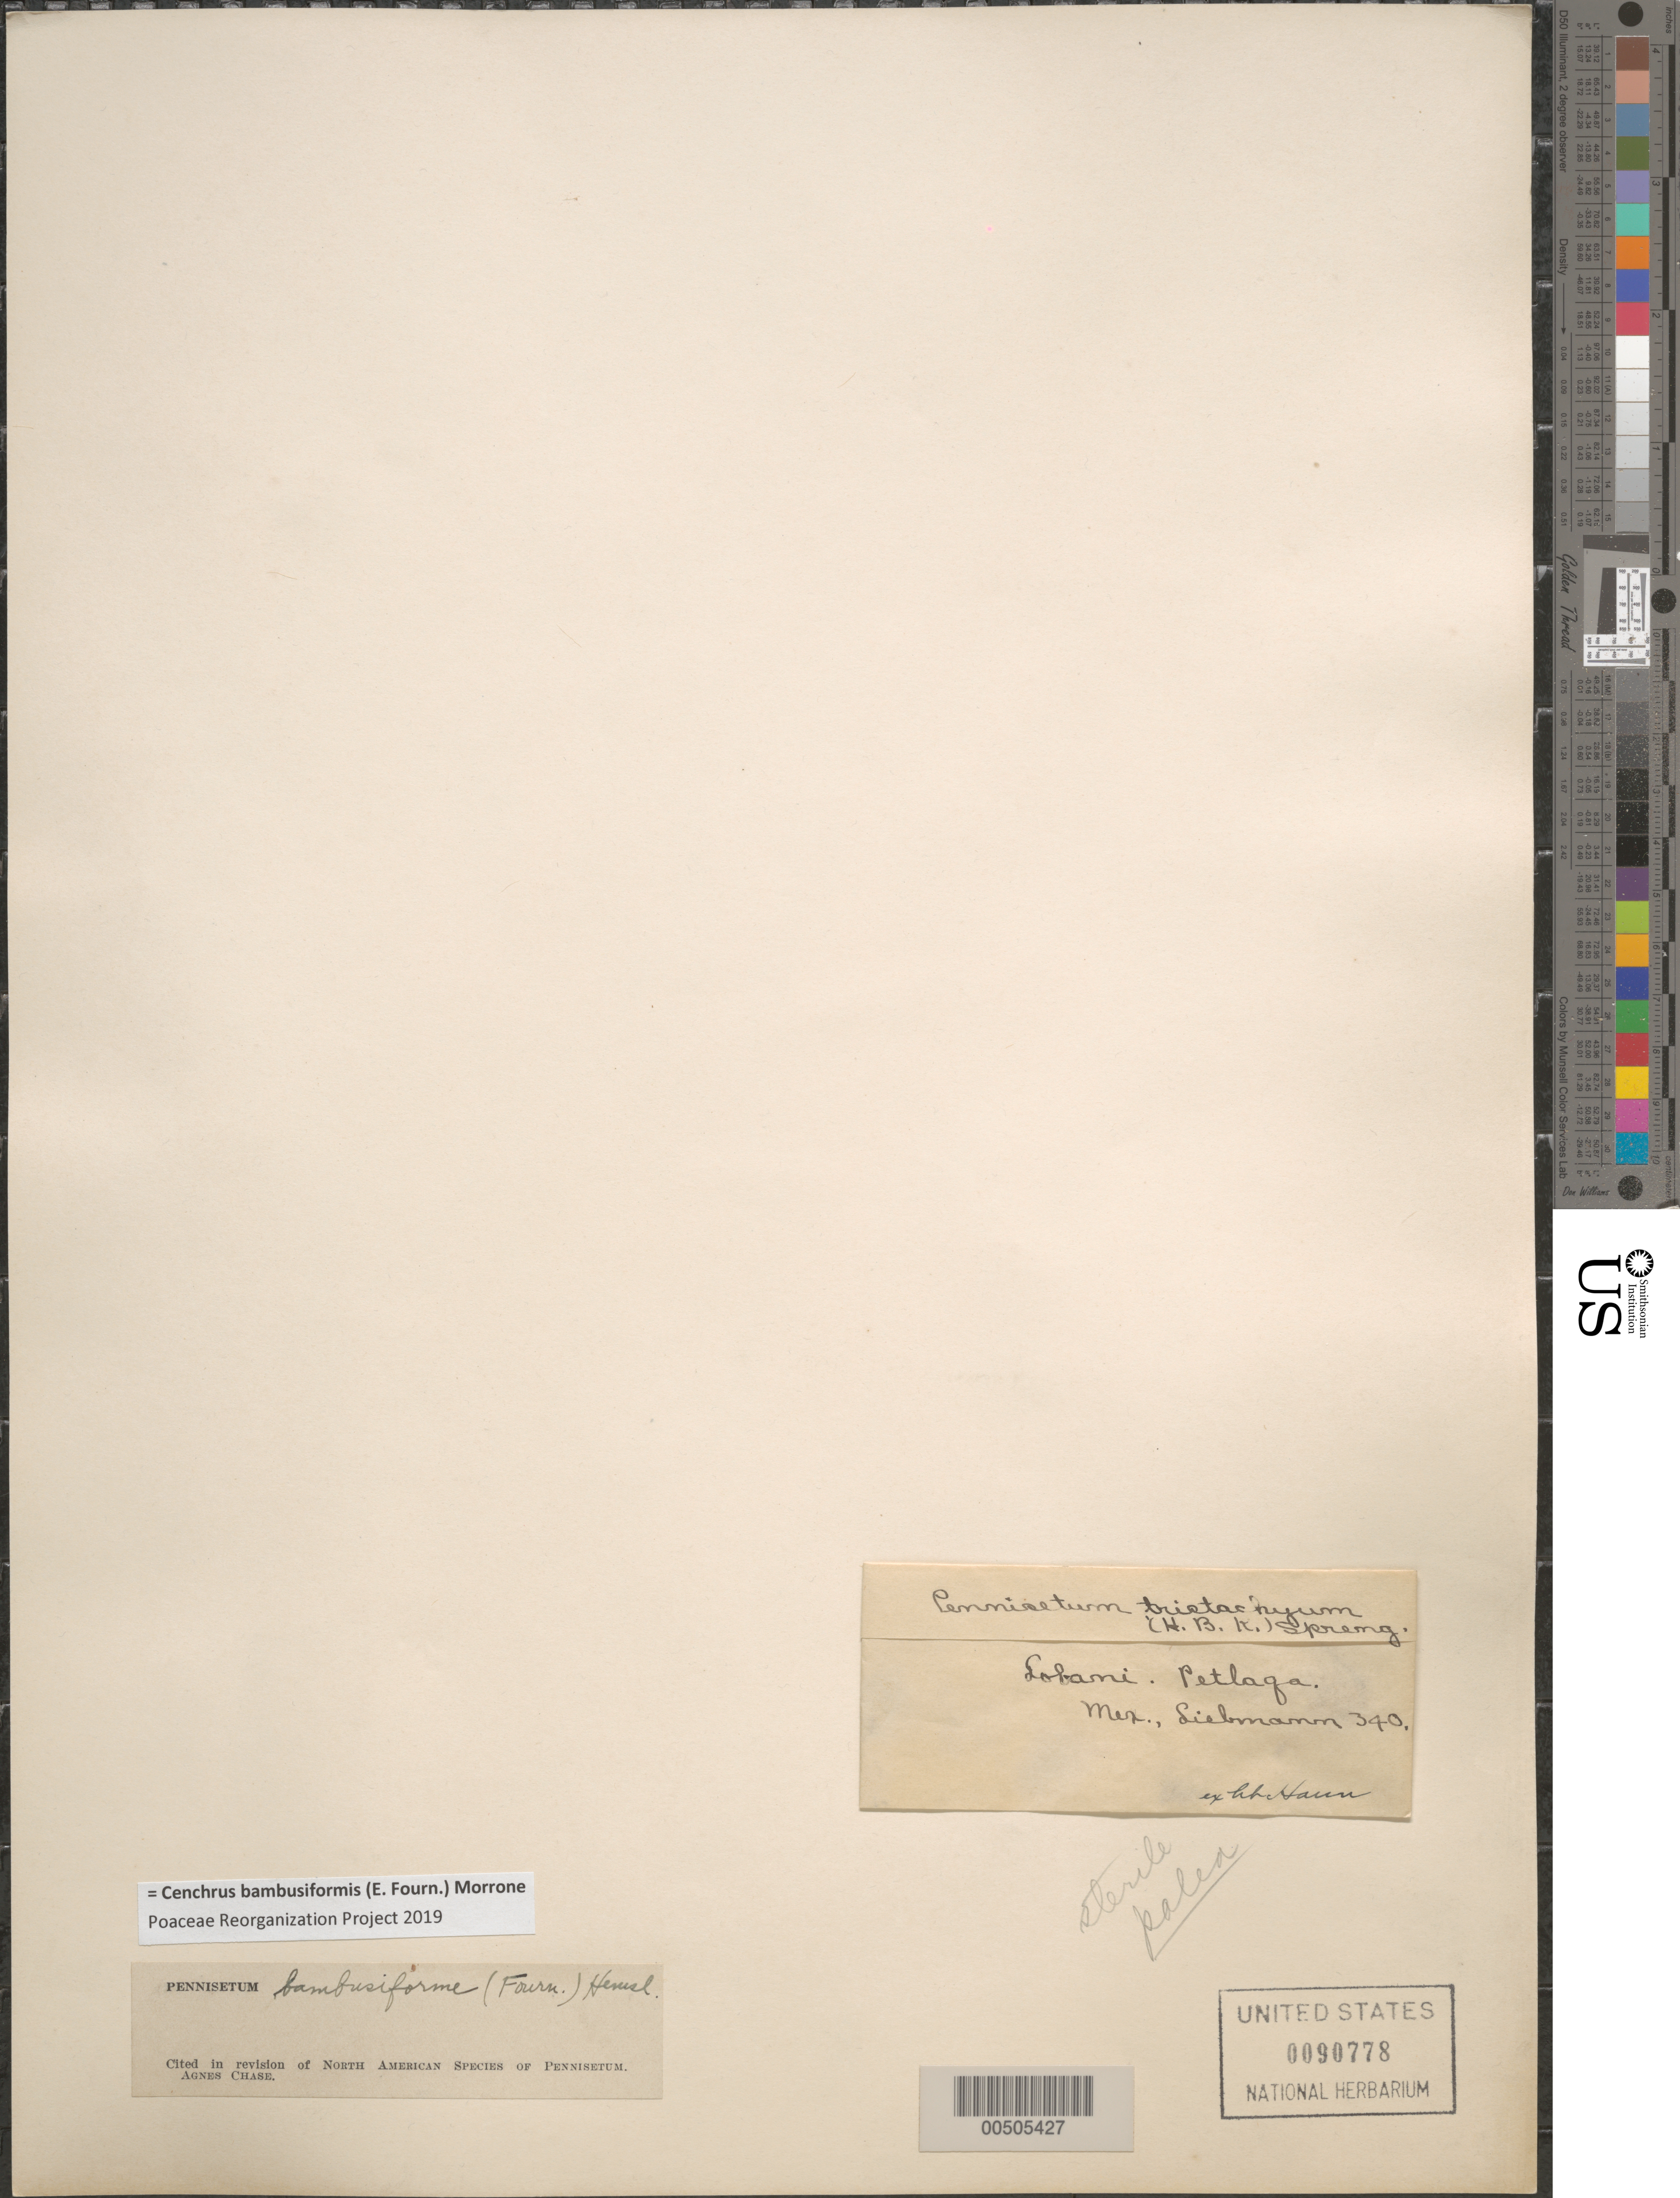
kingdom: Plantae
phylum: Tracheophyta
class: Liliopsida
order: Poales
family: Poaceae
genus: Cenchrus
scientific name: Cenchrus bambusiformis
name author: (E. Fourn.) Morrone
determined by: Poaceae Reorganization Project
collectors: F. M. Liebmann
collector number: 340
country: Mexico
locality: Petlaga, Lobani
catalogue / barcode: US 90778